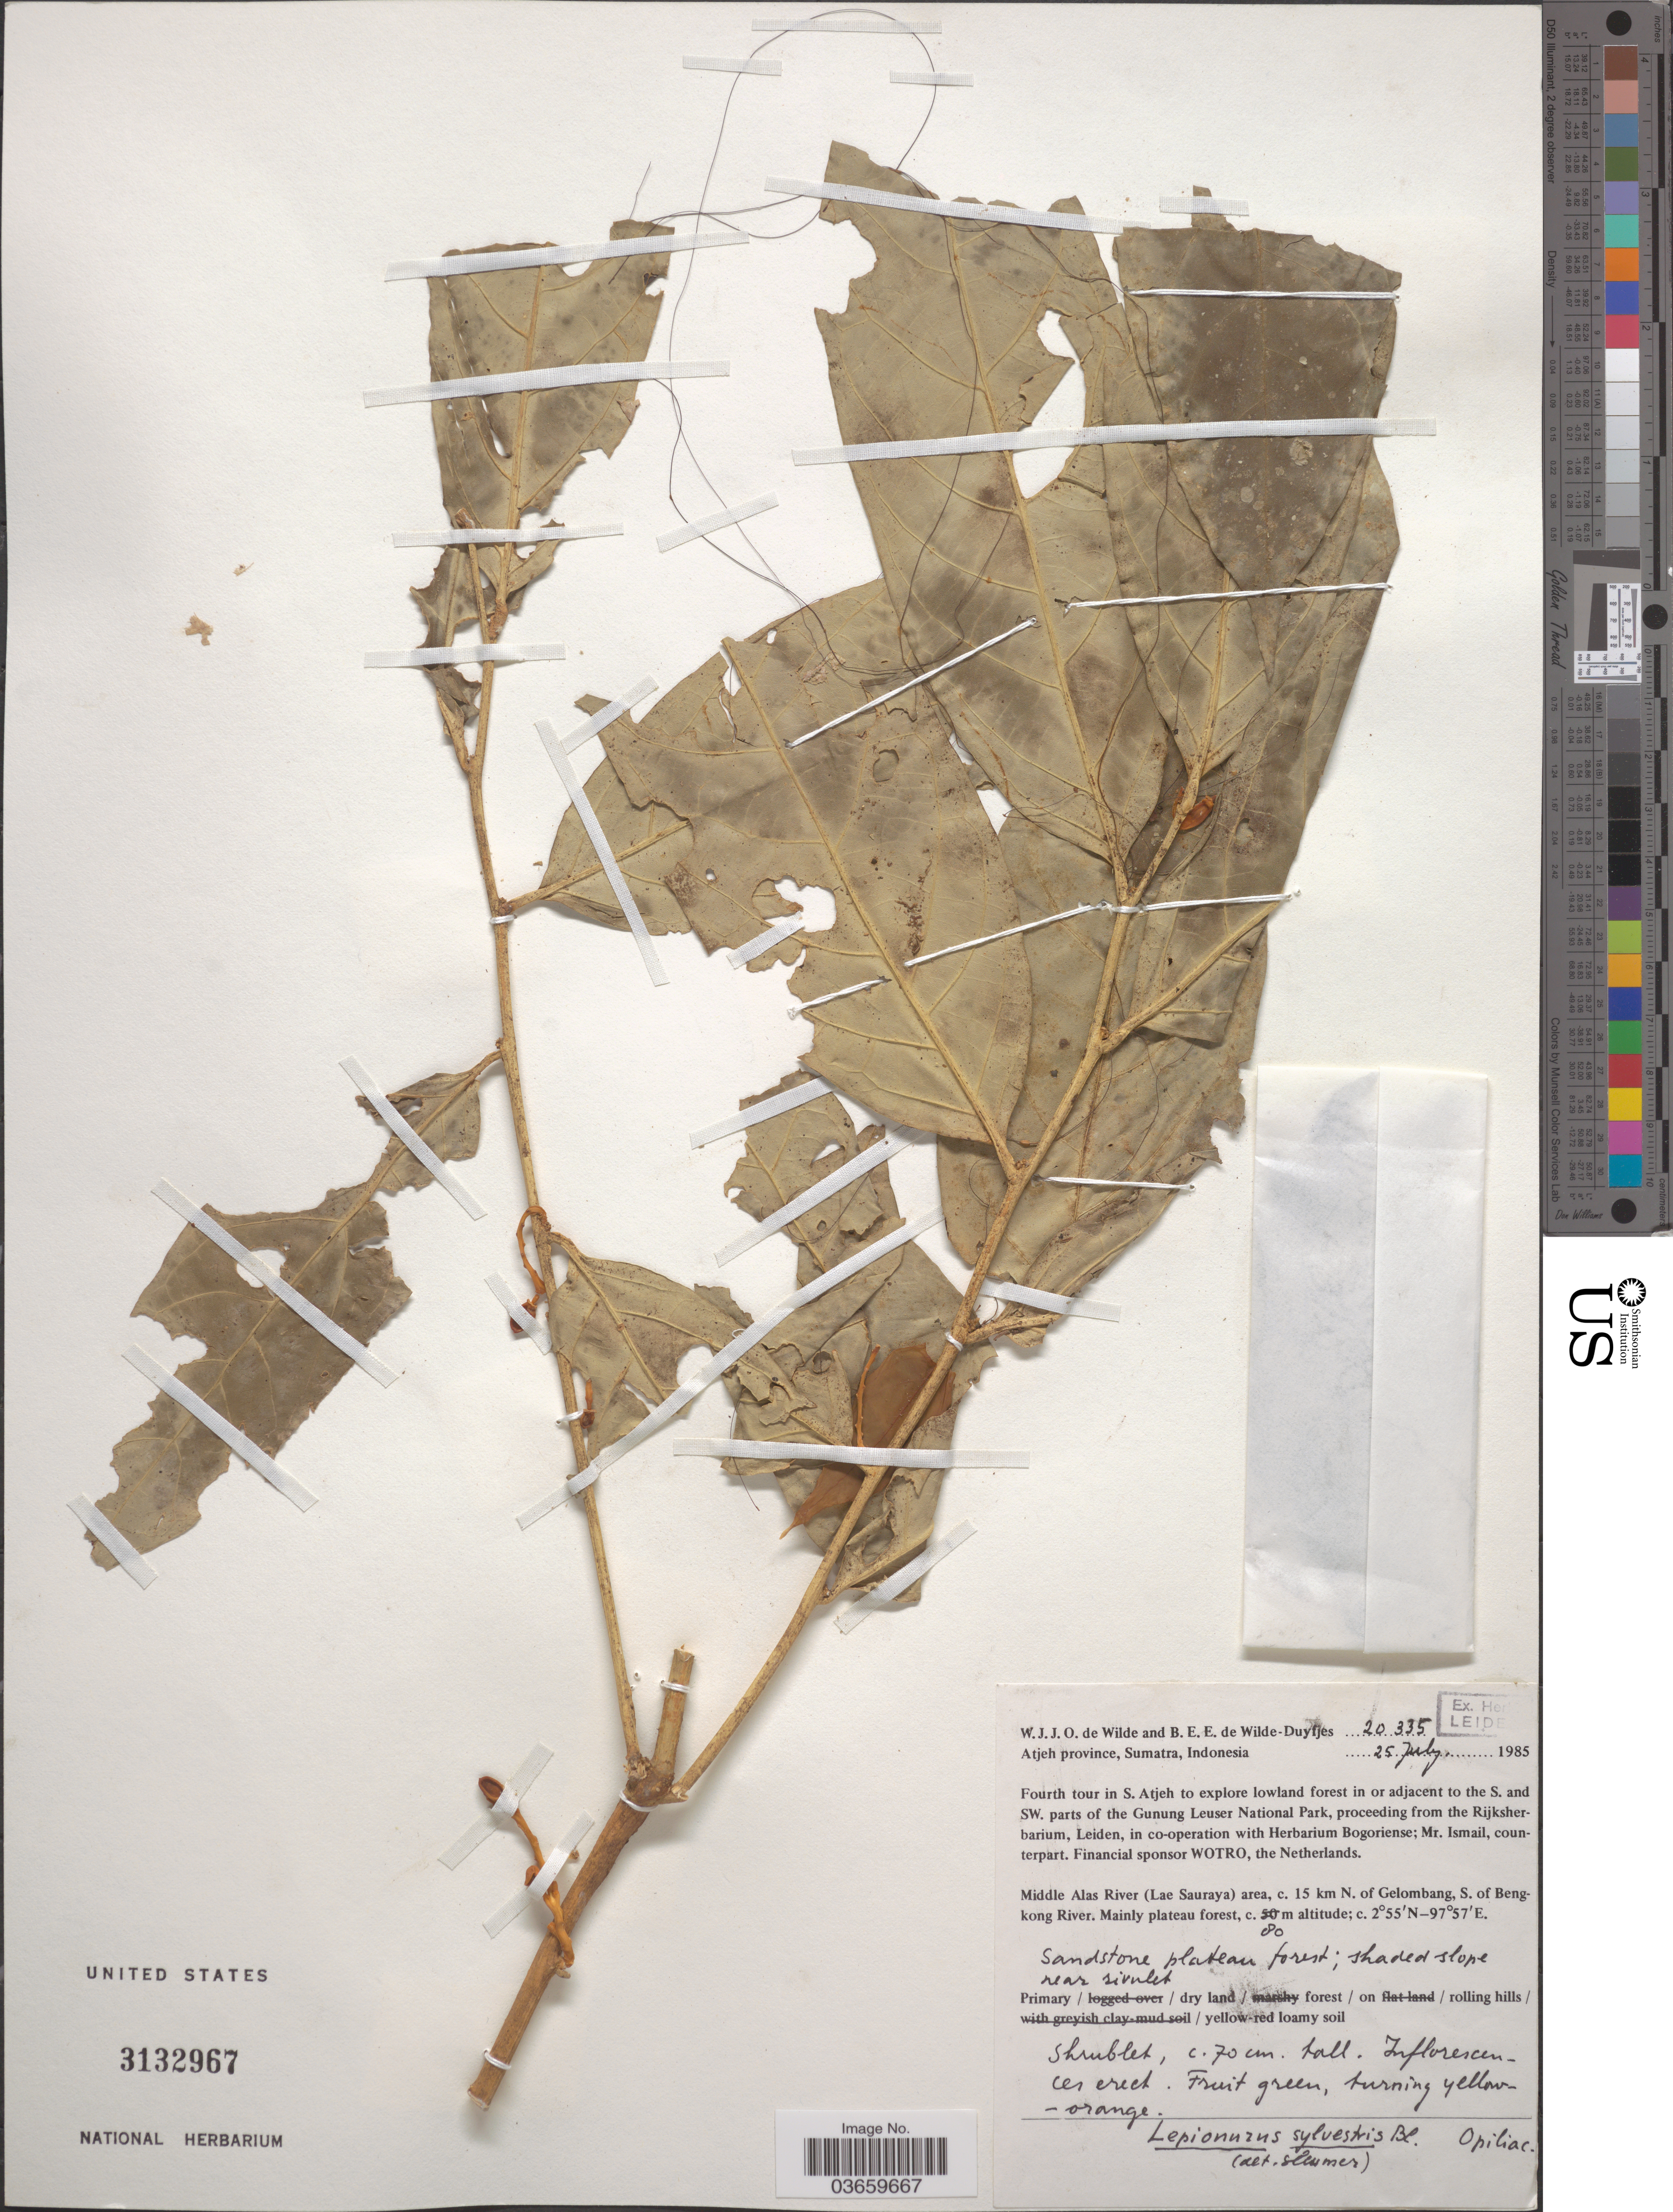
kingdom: Plantae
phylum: Tracheophyta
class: Magnoliopsida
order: Santalales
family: Opiliaceae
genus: Lepionurus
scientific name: Lepionurus sylvestris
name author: Blume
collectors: W. J. de Wilde & B. E. de Wilde-Duyfjes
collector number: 20335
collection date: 1985-07-25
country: Indonesia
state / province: Sumatra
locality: Atjeh province. Middle Alas River (Lae Sauraya) area, c. 15 km N. of Gelombang, S. of Bengkong River. Mainly plateau forest.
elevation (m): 80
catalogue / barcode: US 3132967